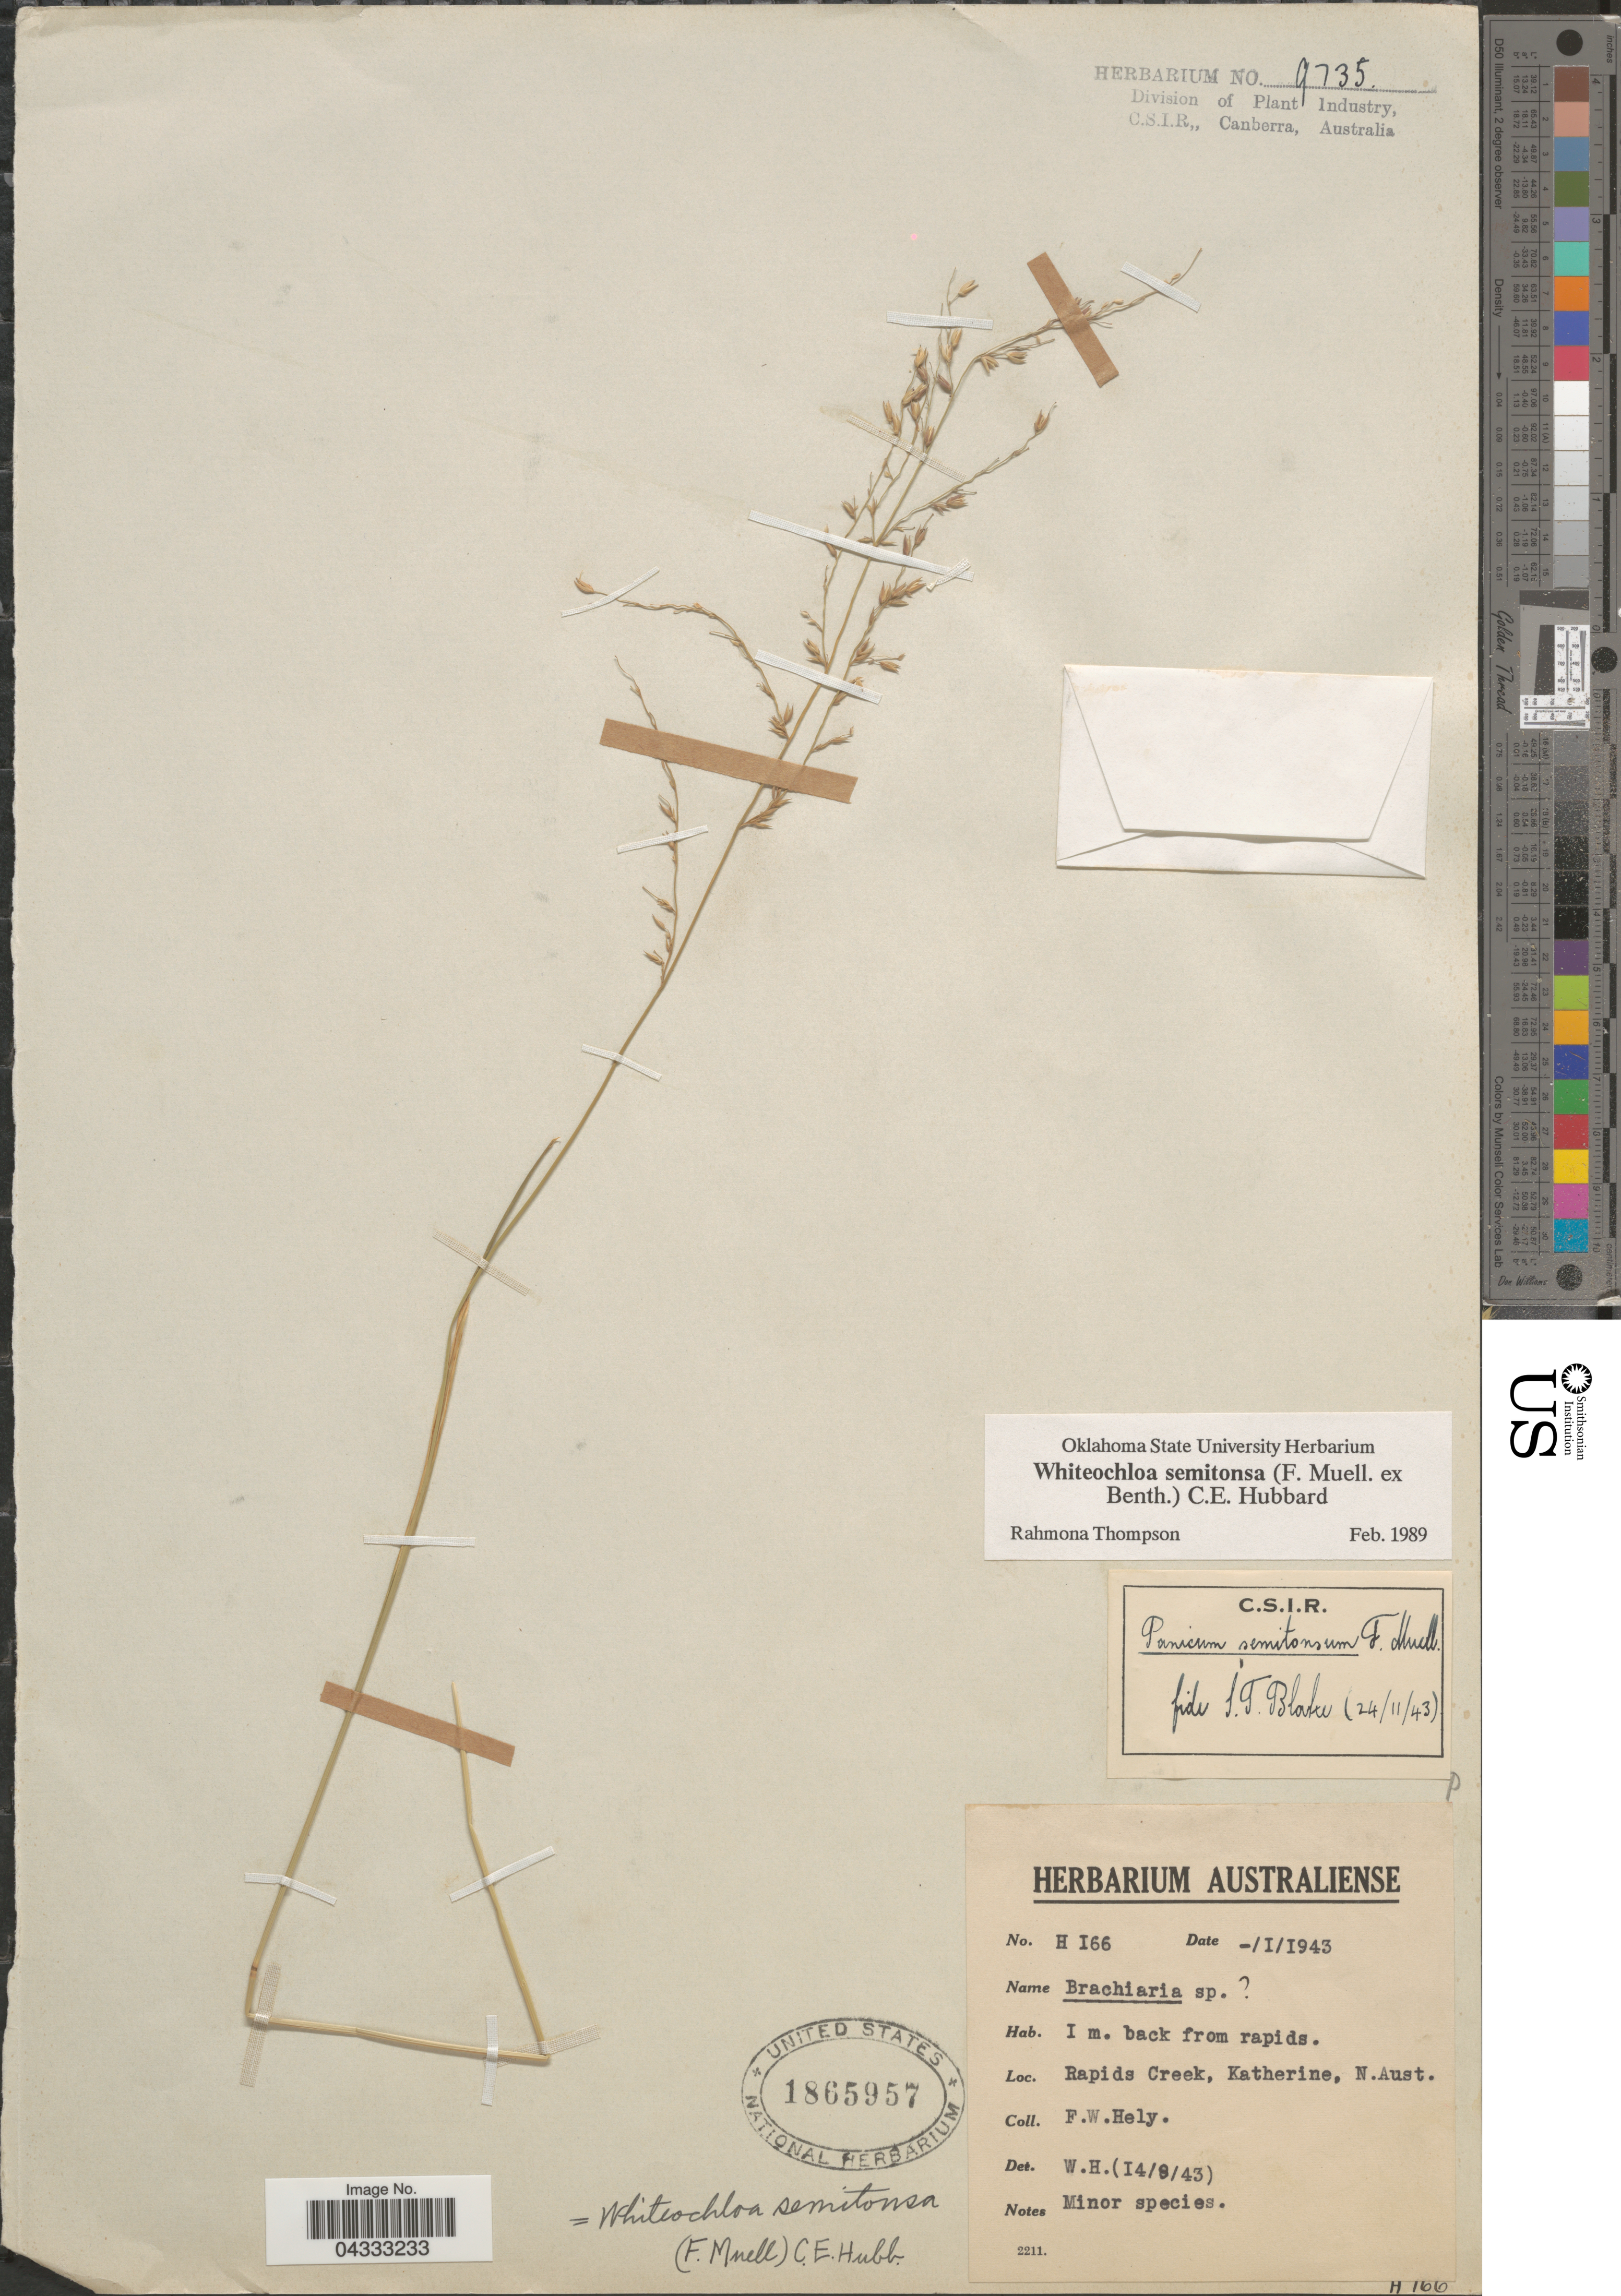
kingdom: Plantae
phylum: Tracheophyta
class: Liliopsida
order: Poales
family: Poaceae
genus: Whiteochloa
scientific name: Whiteochloa semitonsa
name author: (F. Muell. ex Benth.) C. E. Hubb.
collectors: F. Hely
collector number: H166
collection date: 1943-01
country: Australia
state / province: Northern Territory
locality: Rapids Creek, Katherine, N. Aust.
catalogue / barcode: US 1865957